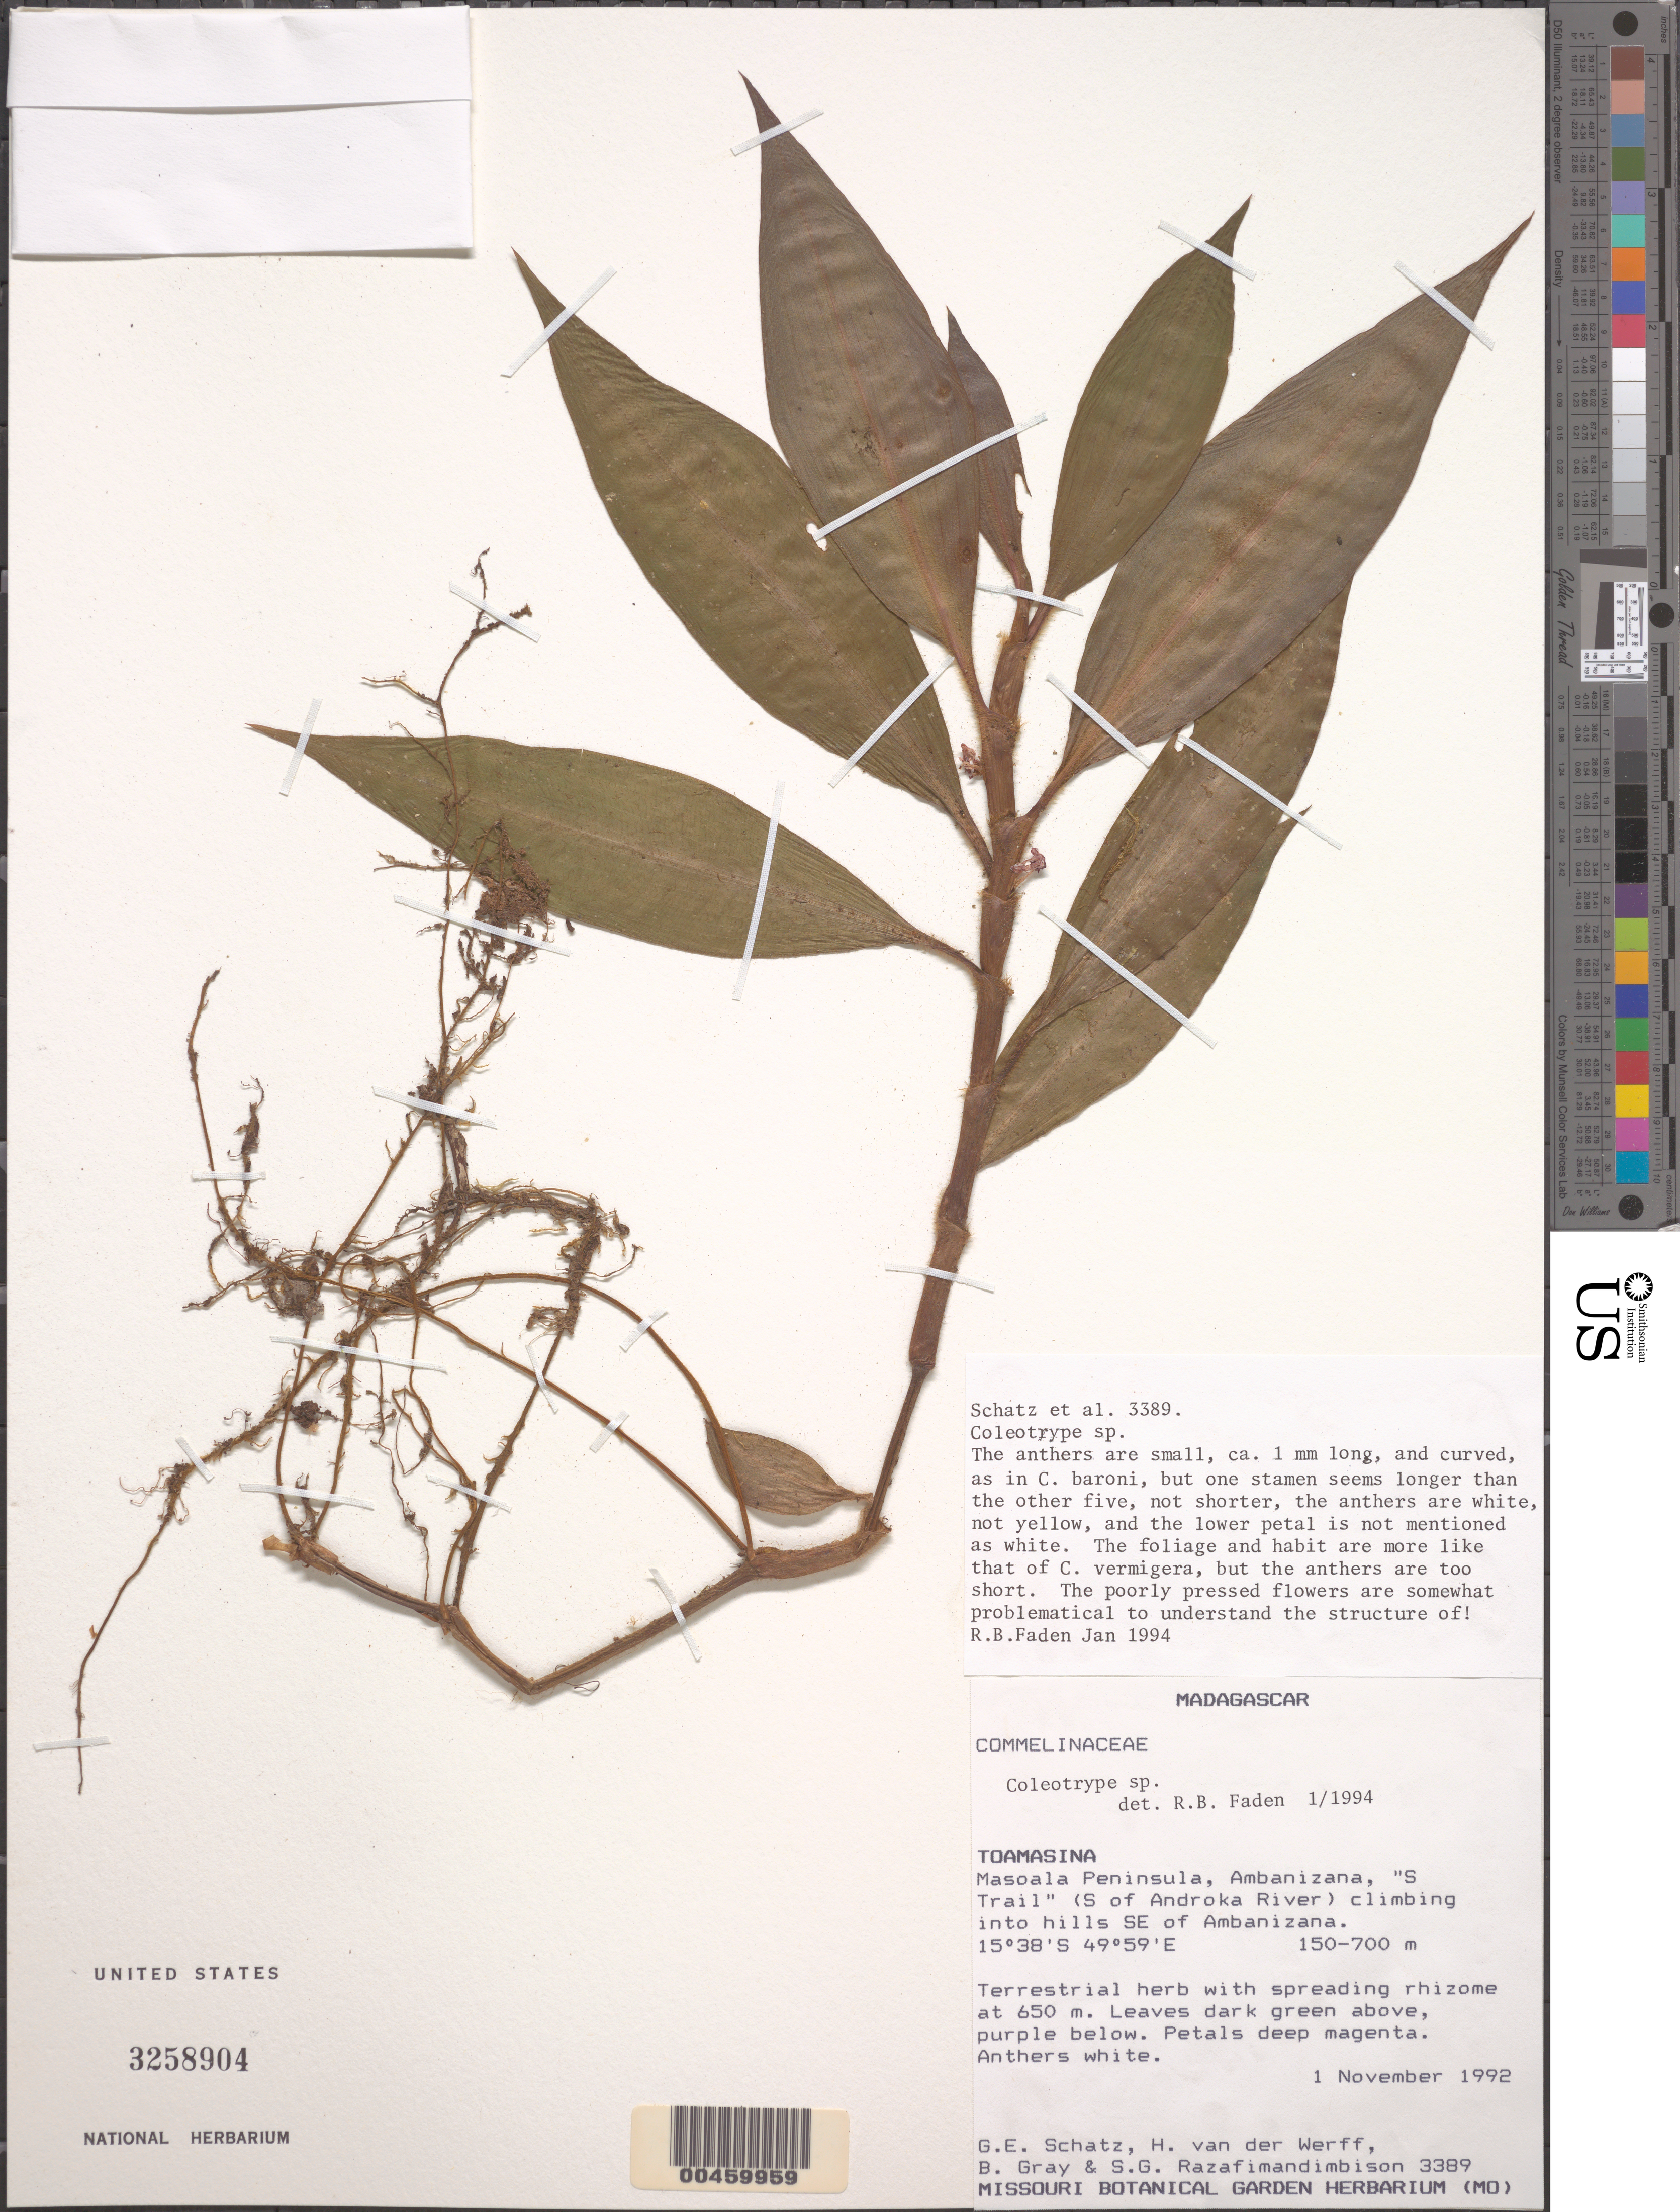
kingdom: Plantae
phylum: Tracheophyta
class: Liliopsida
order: Commelinales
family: Commelinaceae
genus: Coleotrype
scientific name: Coleotrype sp.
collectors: G. Schatz, H. van der Werff, B. Gray & S. Razafimandimbison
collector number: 3389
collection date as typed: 01 Nov 1992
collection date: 1992-11-01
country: Madagascar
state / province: Analanjirofo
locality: Masoala peninsula, ambanizana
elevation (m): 150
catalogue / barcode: US 3258904